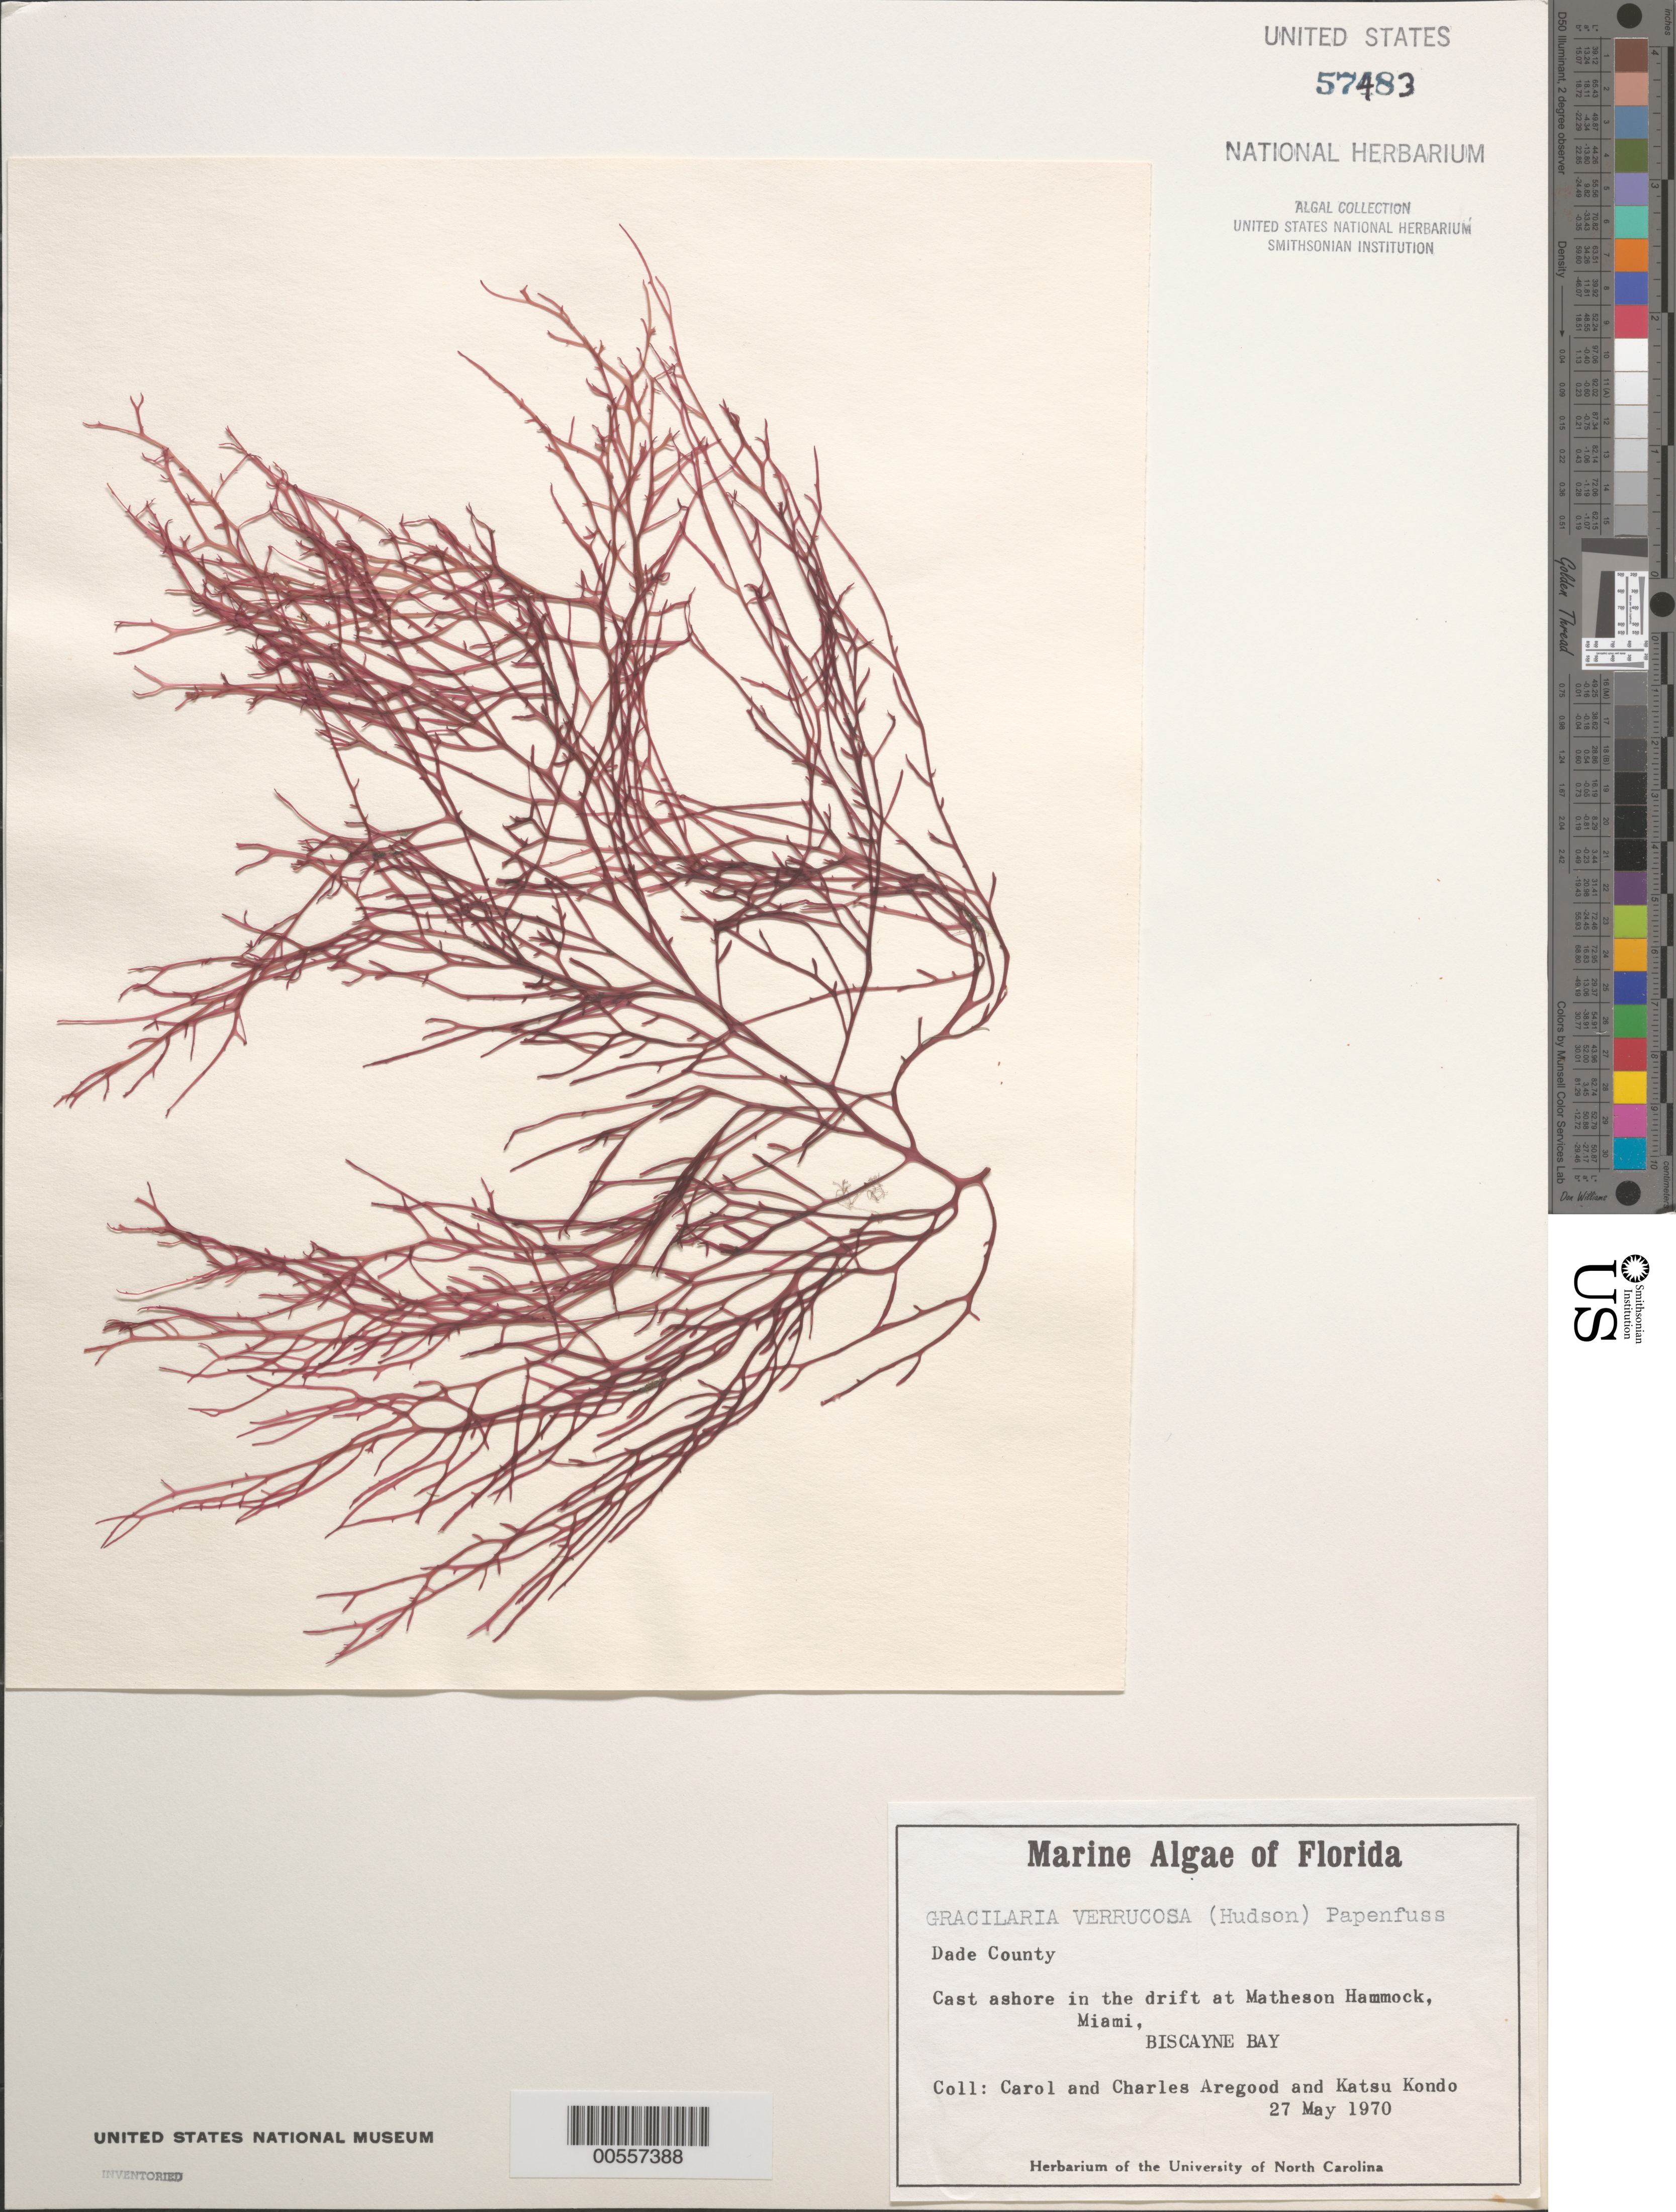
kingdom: Plantae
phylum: Rhodophyta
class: Florideophyceae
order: Gracilariales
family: Gracilariaceae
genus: Gracilariopsis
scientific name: Gracilariopsis longissima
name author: (S.G. Gmel.) Steentoft et al.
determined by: Algae name updating Project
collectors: C. Aregood, C. Aregood & K. Kondo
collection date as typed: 27 May 1970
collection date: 1970-05-27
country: United States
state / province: Florida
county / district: Miami-Dade County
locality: Matheson Hammock, Miami, Biscayne Bay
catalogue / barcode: US 57483